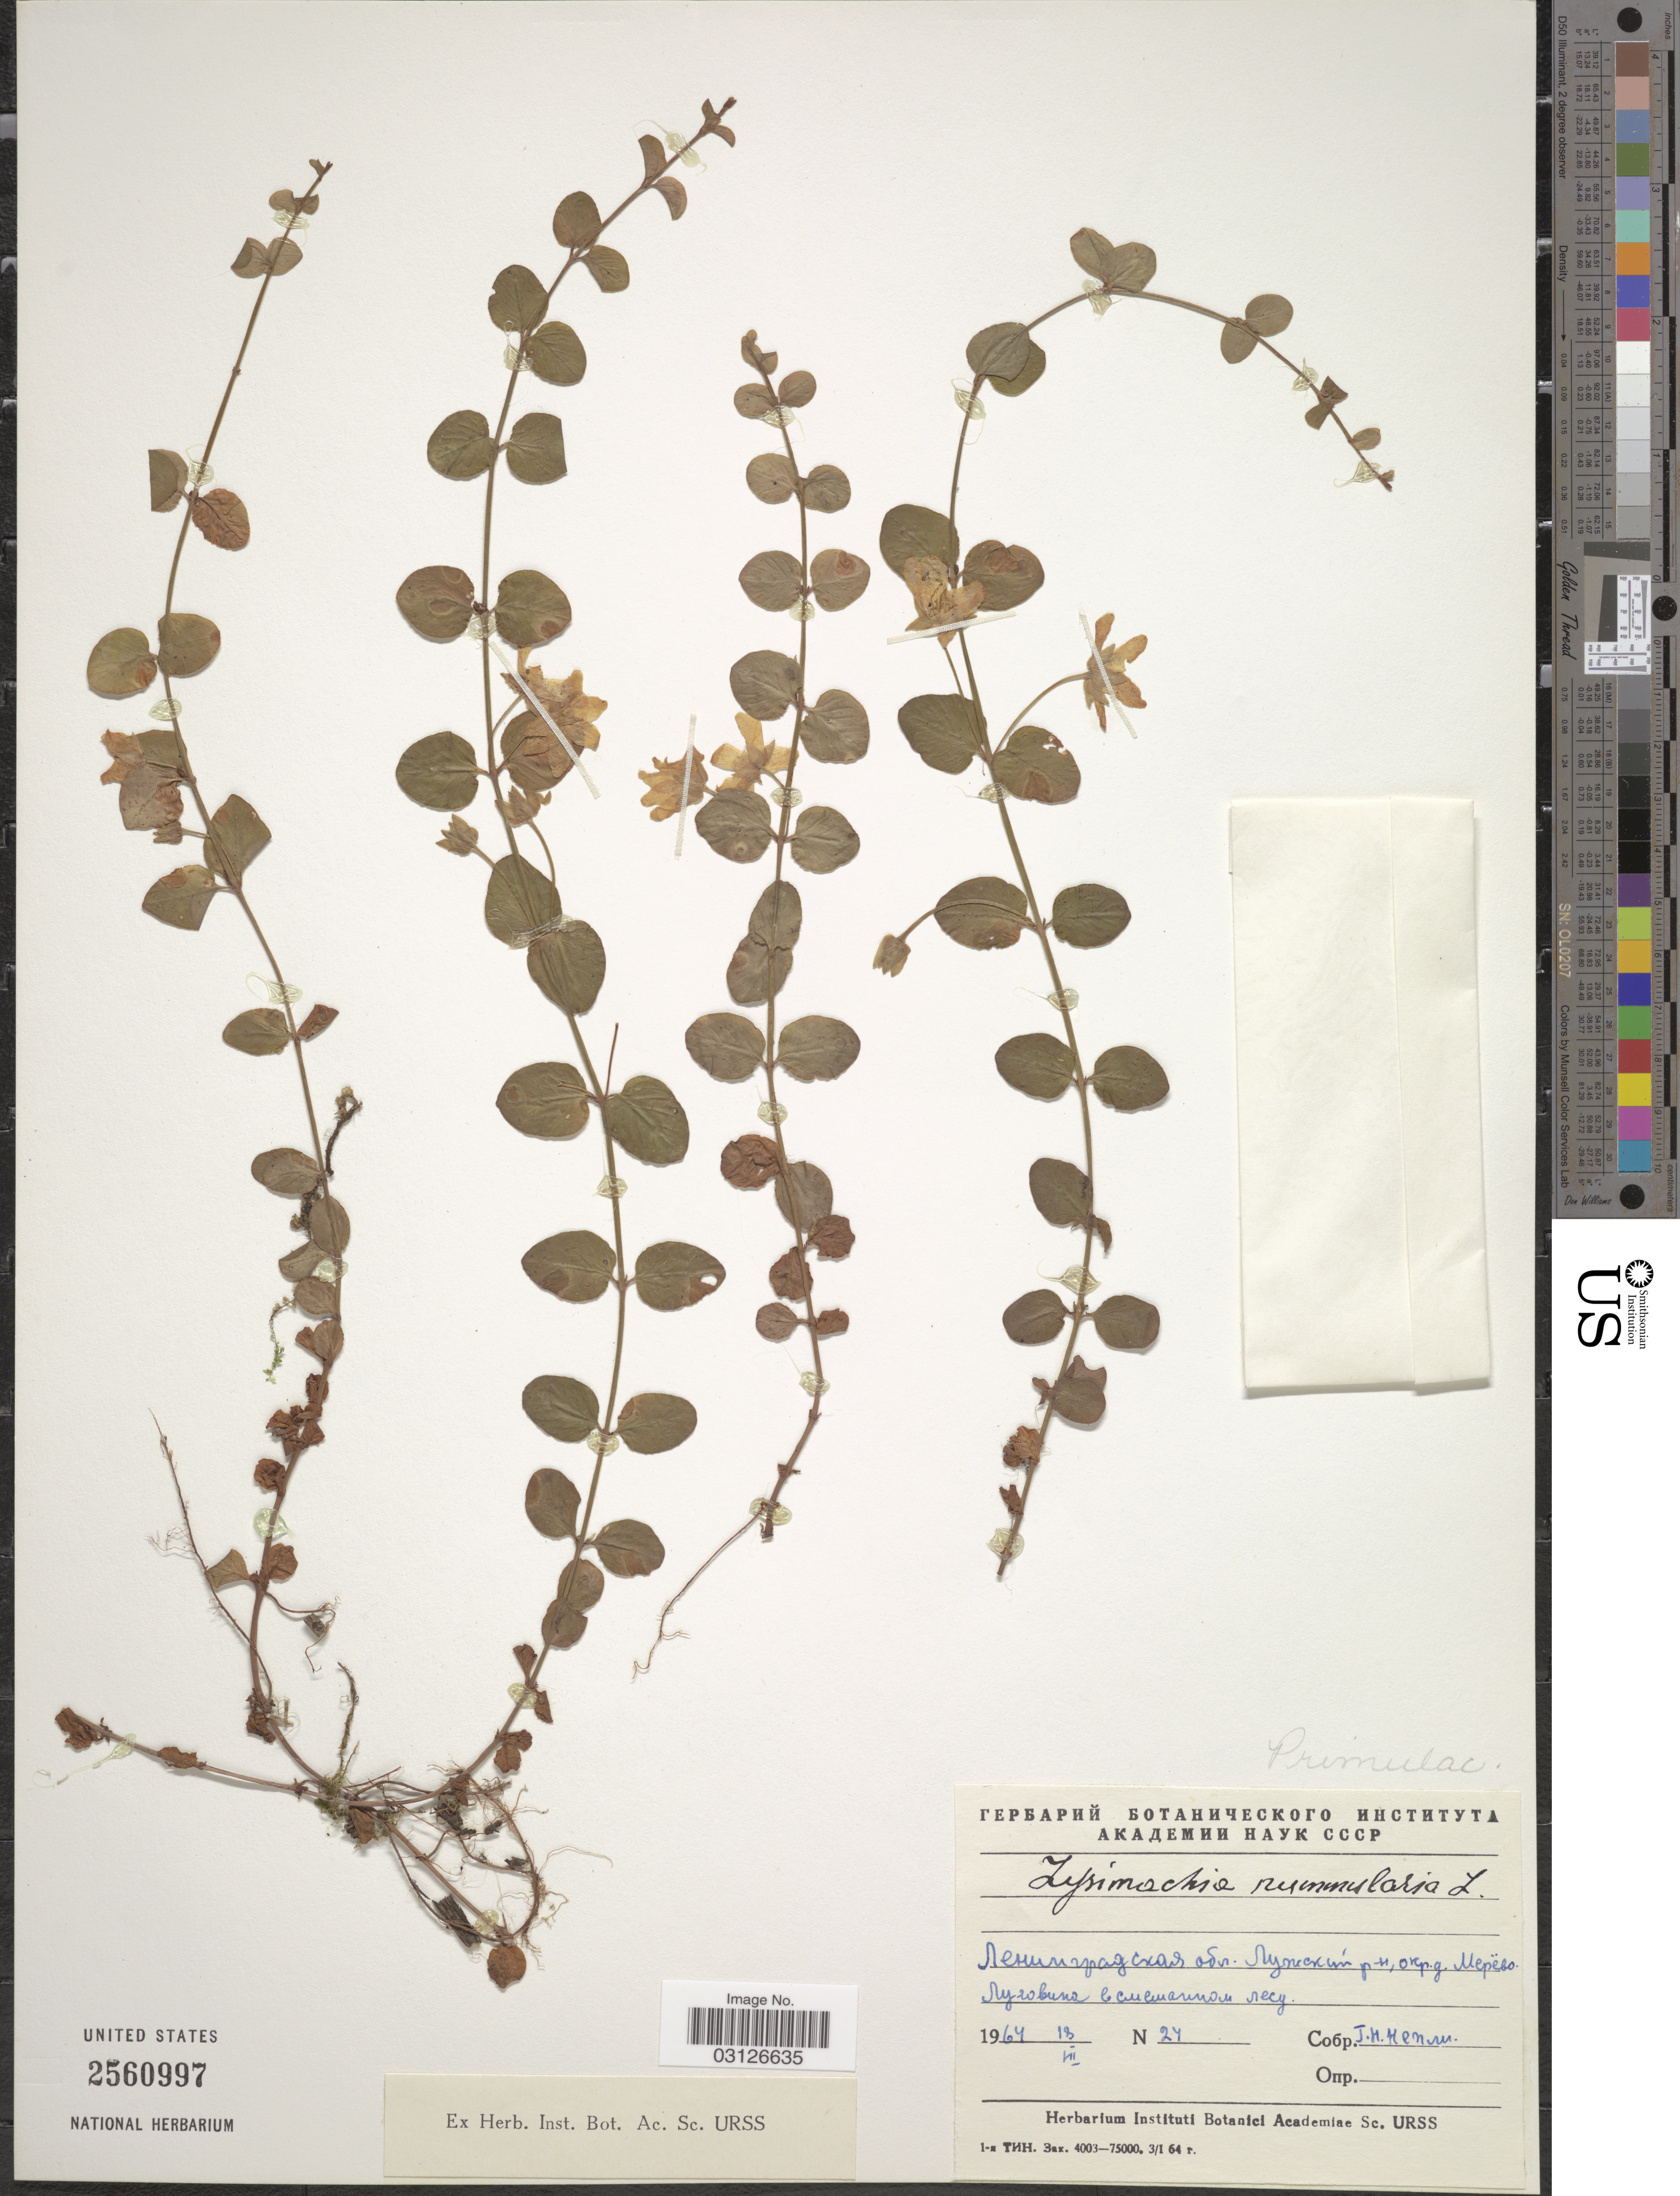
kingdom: Plantae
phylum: Tracheophyta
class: Magnoliopsida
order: Ericales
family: Primulaceae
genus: Lysimachia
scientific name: Lysimachia nummularia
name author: L.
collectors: G. Nepli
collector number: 24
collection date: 1964-07-13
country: Russian Federation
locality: Luzhskiy Rayon, vicinity of village Merevo.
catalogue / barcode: US 2650997